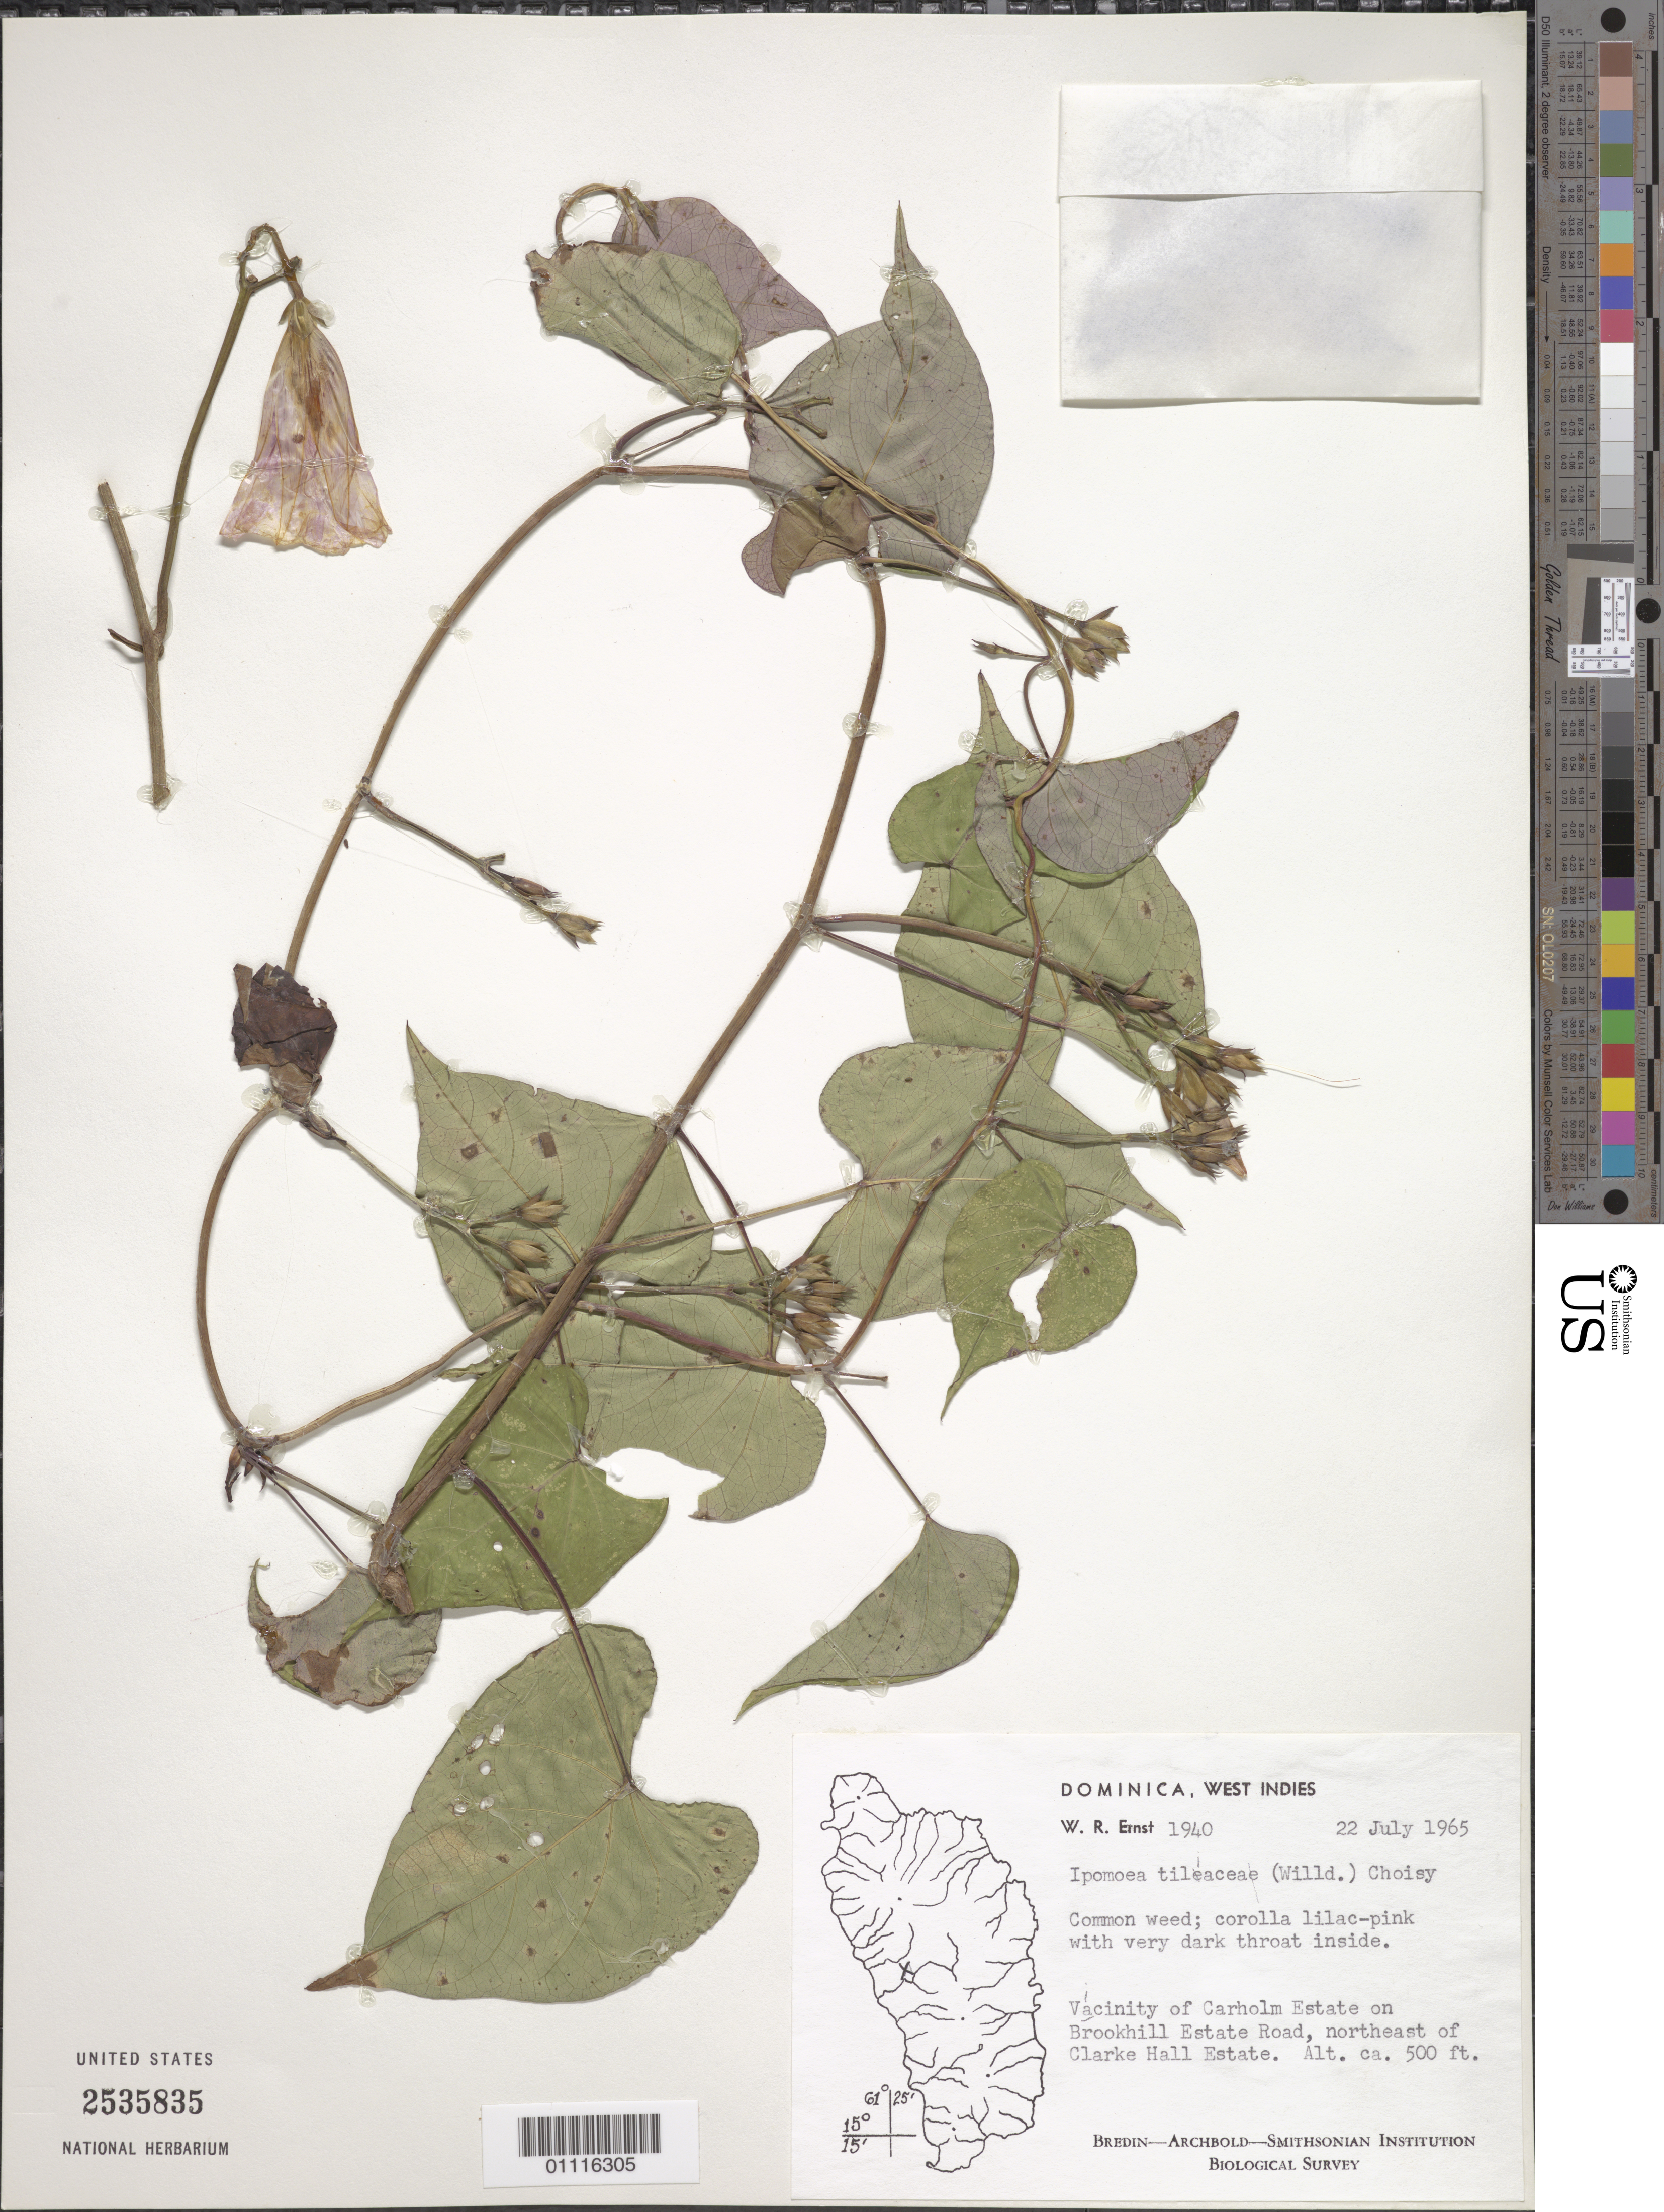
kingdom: Plantae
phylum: Tracheophyta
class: Magnoliopsida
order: Solanales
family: Convolvulaceae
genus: Ipomoea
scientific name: Ipomoea tiliacea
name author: (Willd.) Choisy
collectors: W. R. Ernst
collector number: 1940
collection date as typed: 22 Jul 1965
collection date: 1965-07-22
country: Dominica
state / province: St. Joseph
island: Dominica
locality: Vicinity of Carholm Estate on Brookhill Estate Road, NE of Clarke Hall Estate.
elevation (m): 152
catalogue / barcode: US 2535835